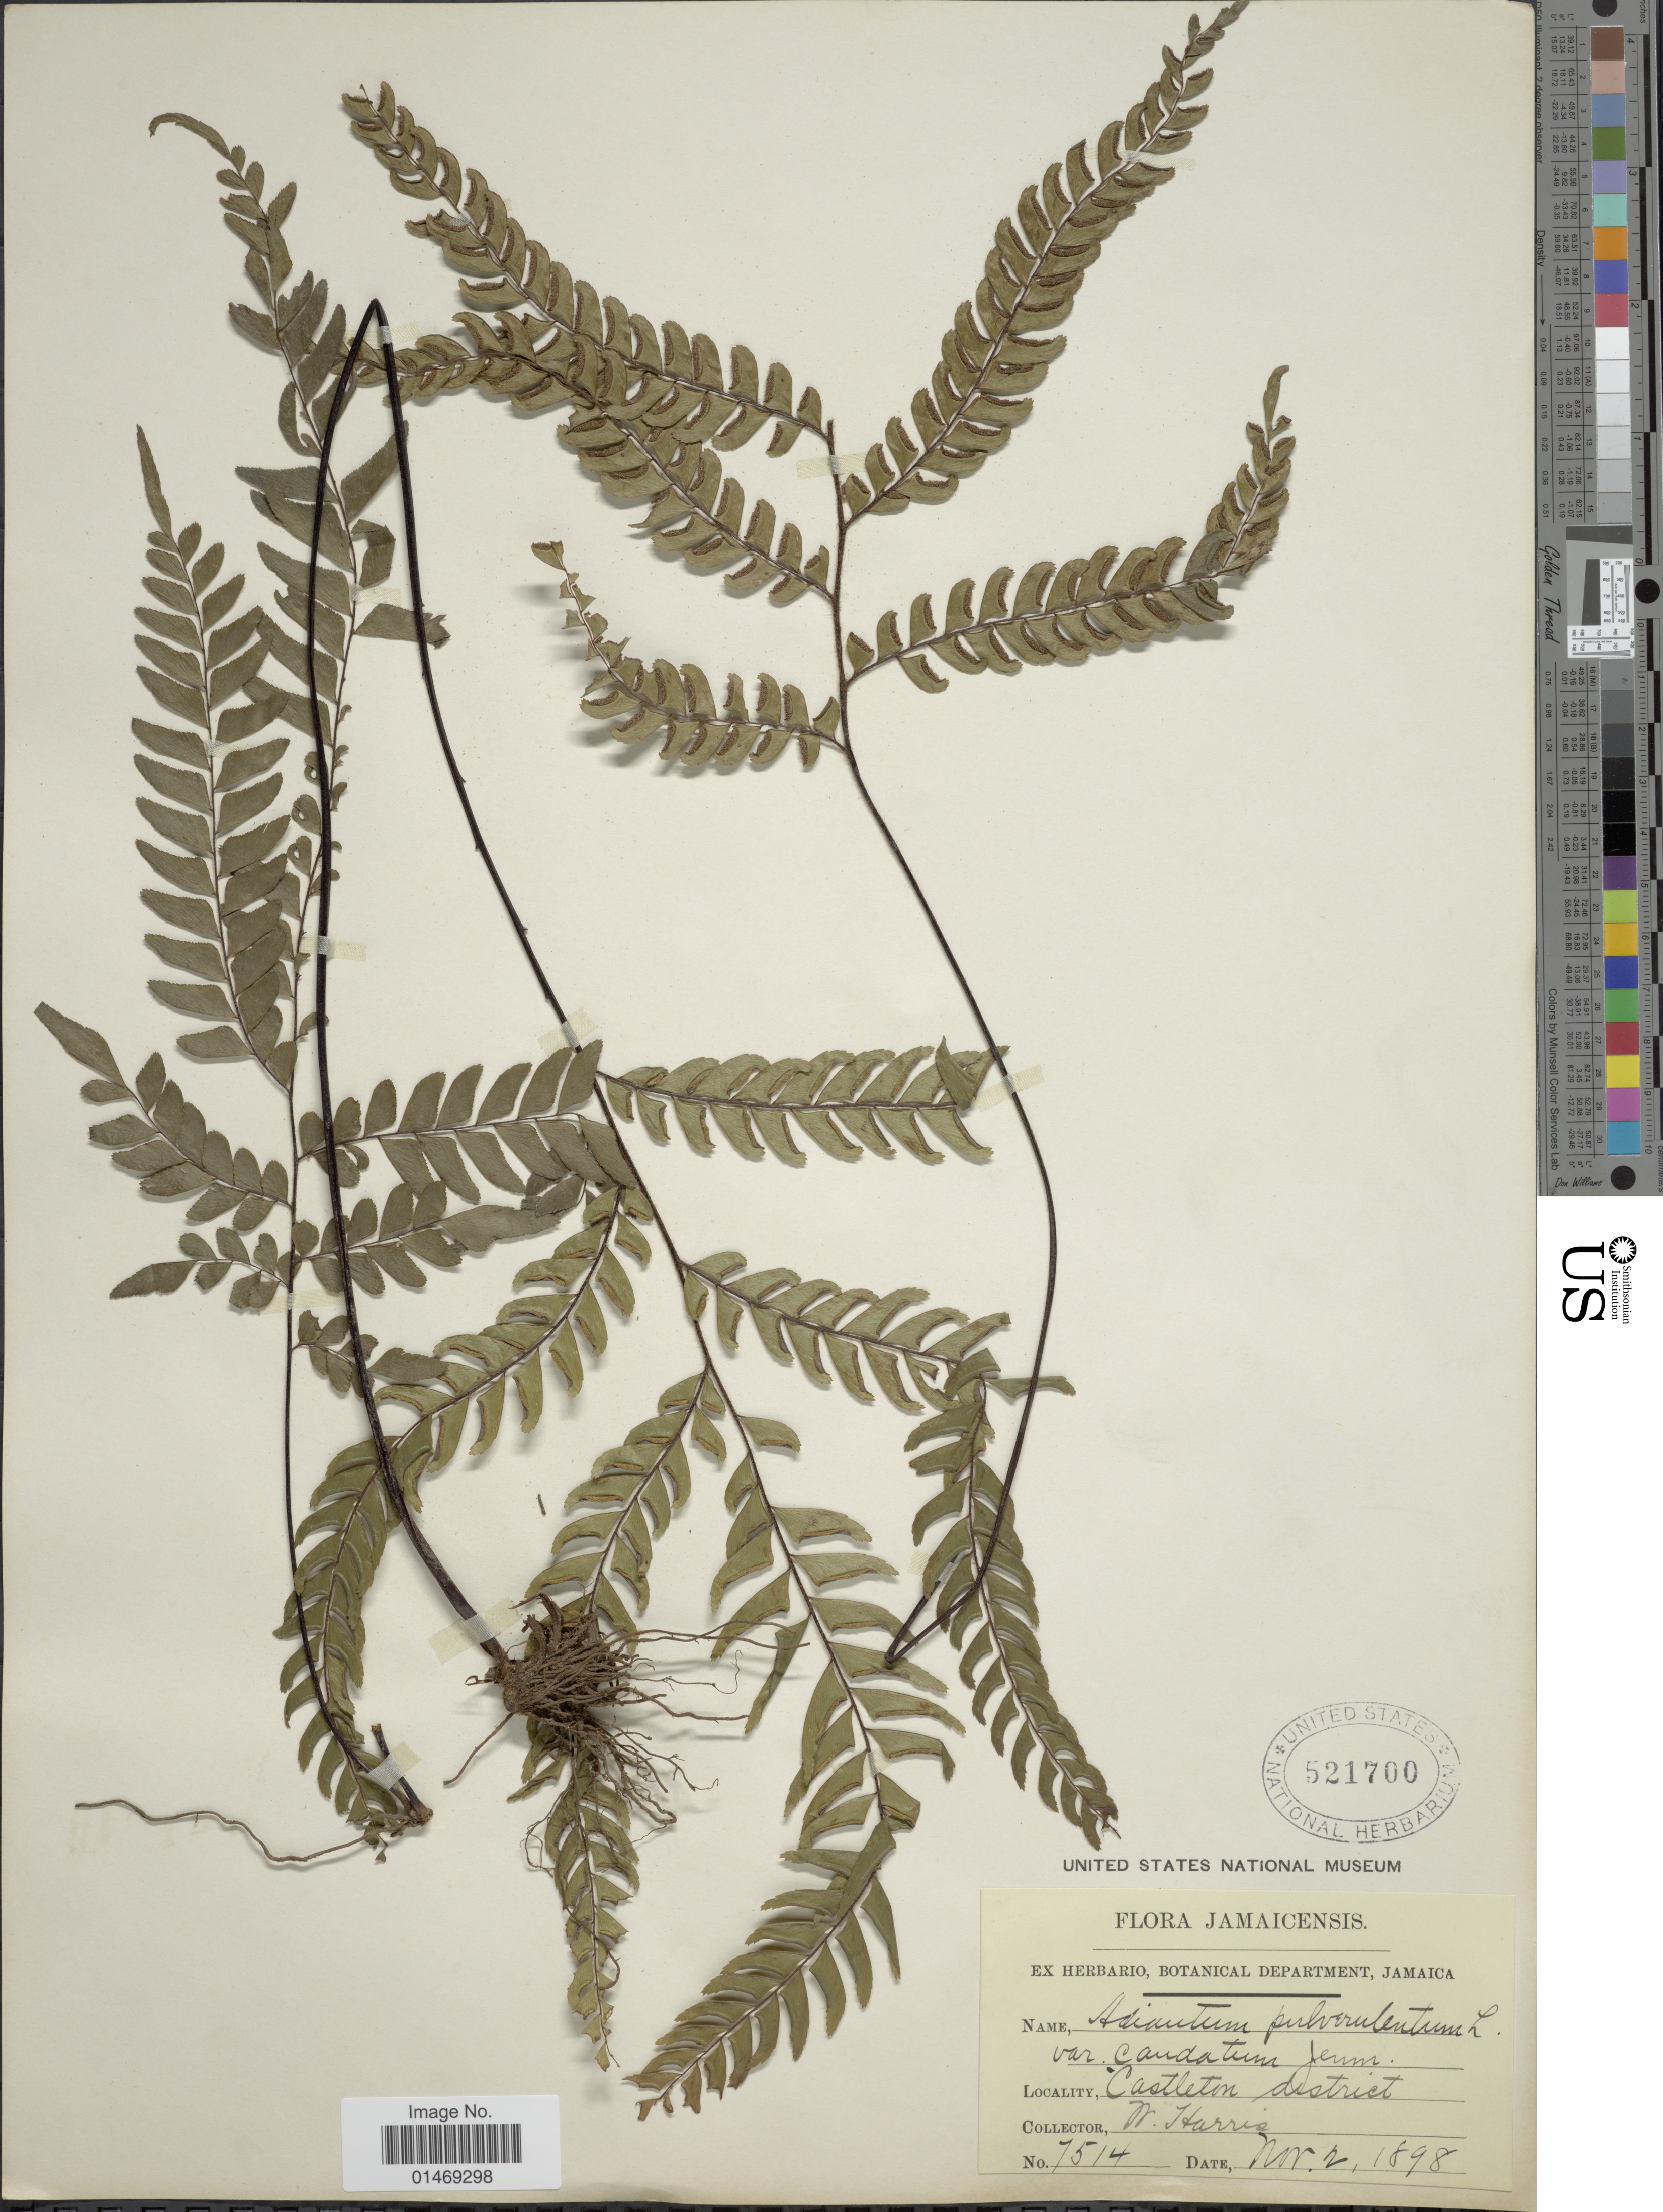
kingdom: Plantae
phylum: Tracheophyta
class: Polypodiopsida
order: Polypodiales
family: Pteridaceae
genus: Adiantum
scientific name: Adiantum pulverulentum var. caudatum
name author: Jenman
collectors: W. Harris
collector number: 7514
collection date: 1898-11-02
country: Jamaica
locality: Castleton district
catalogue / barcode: US 521700